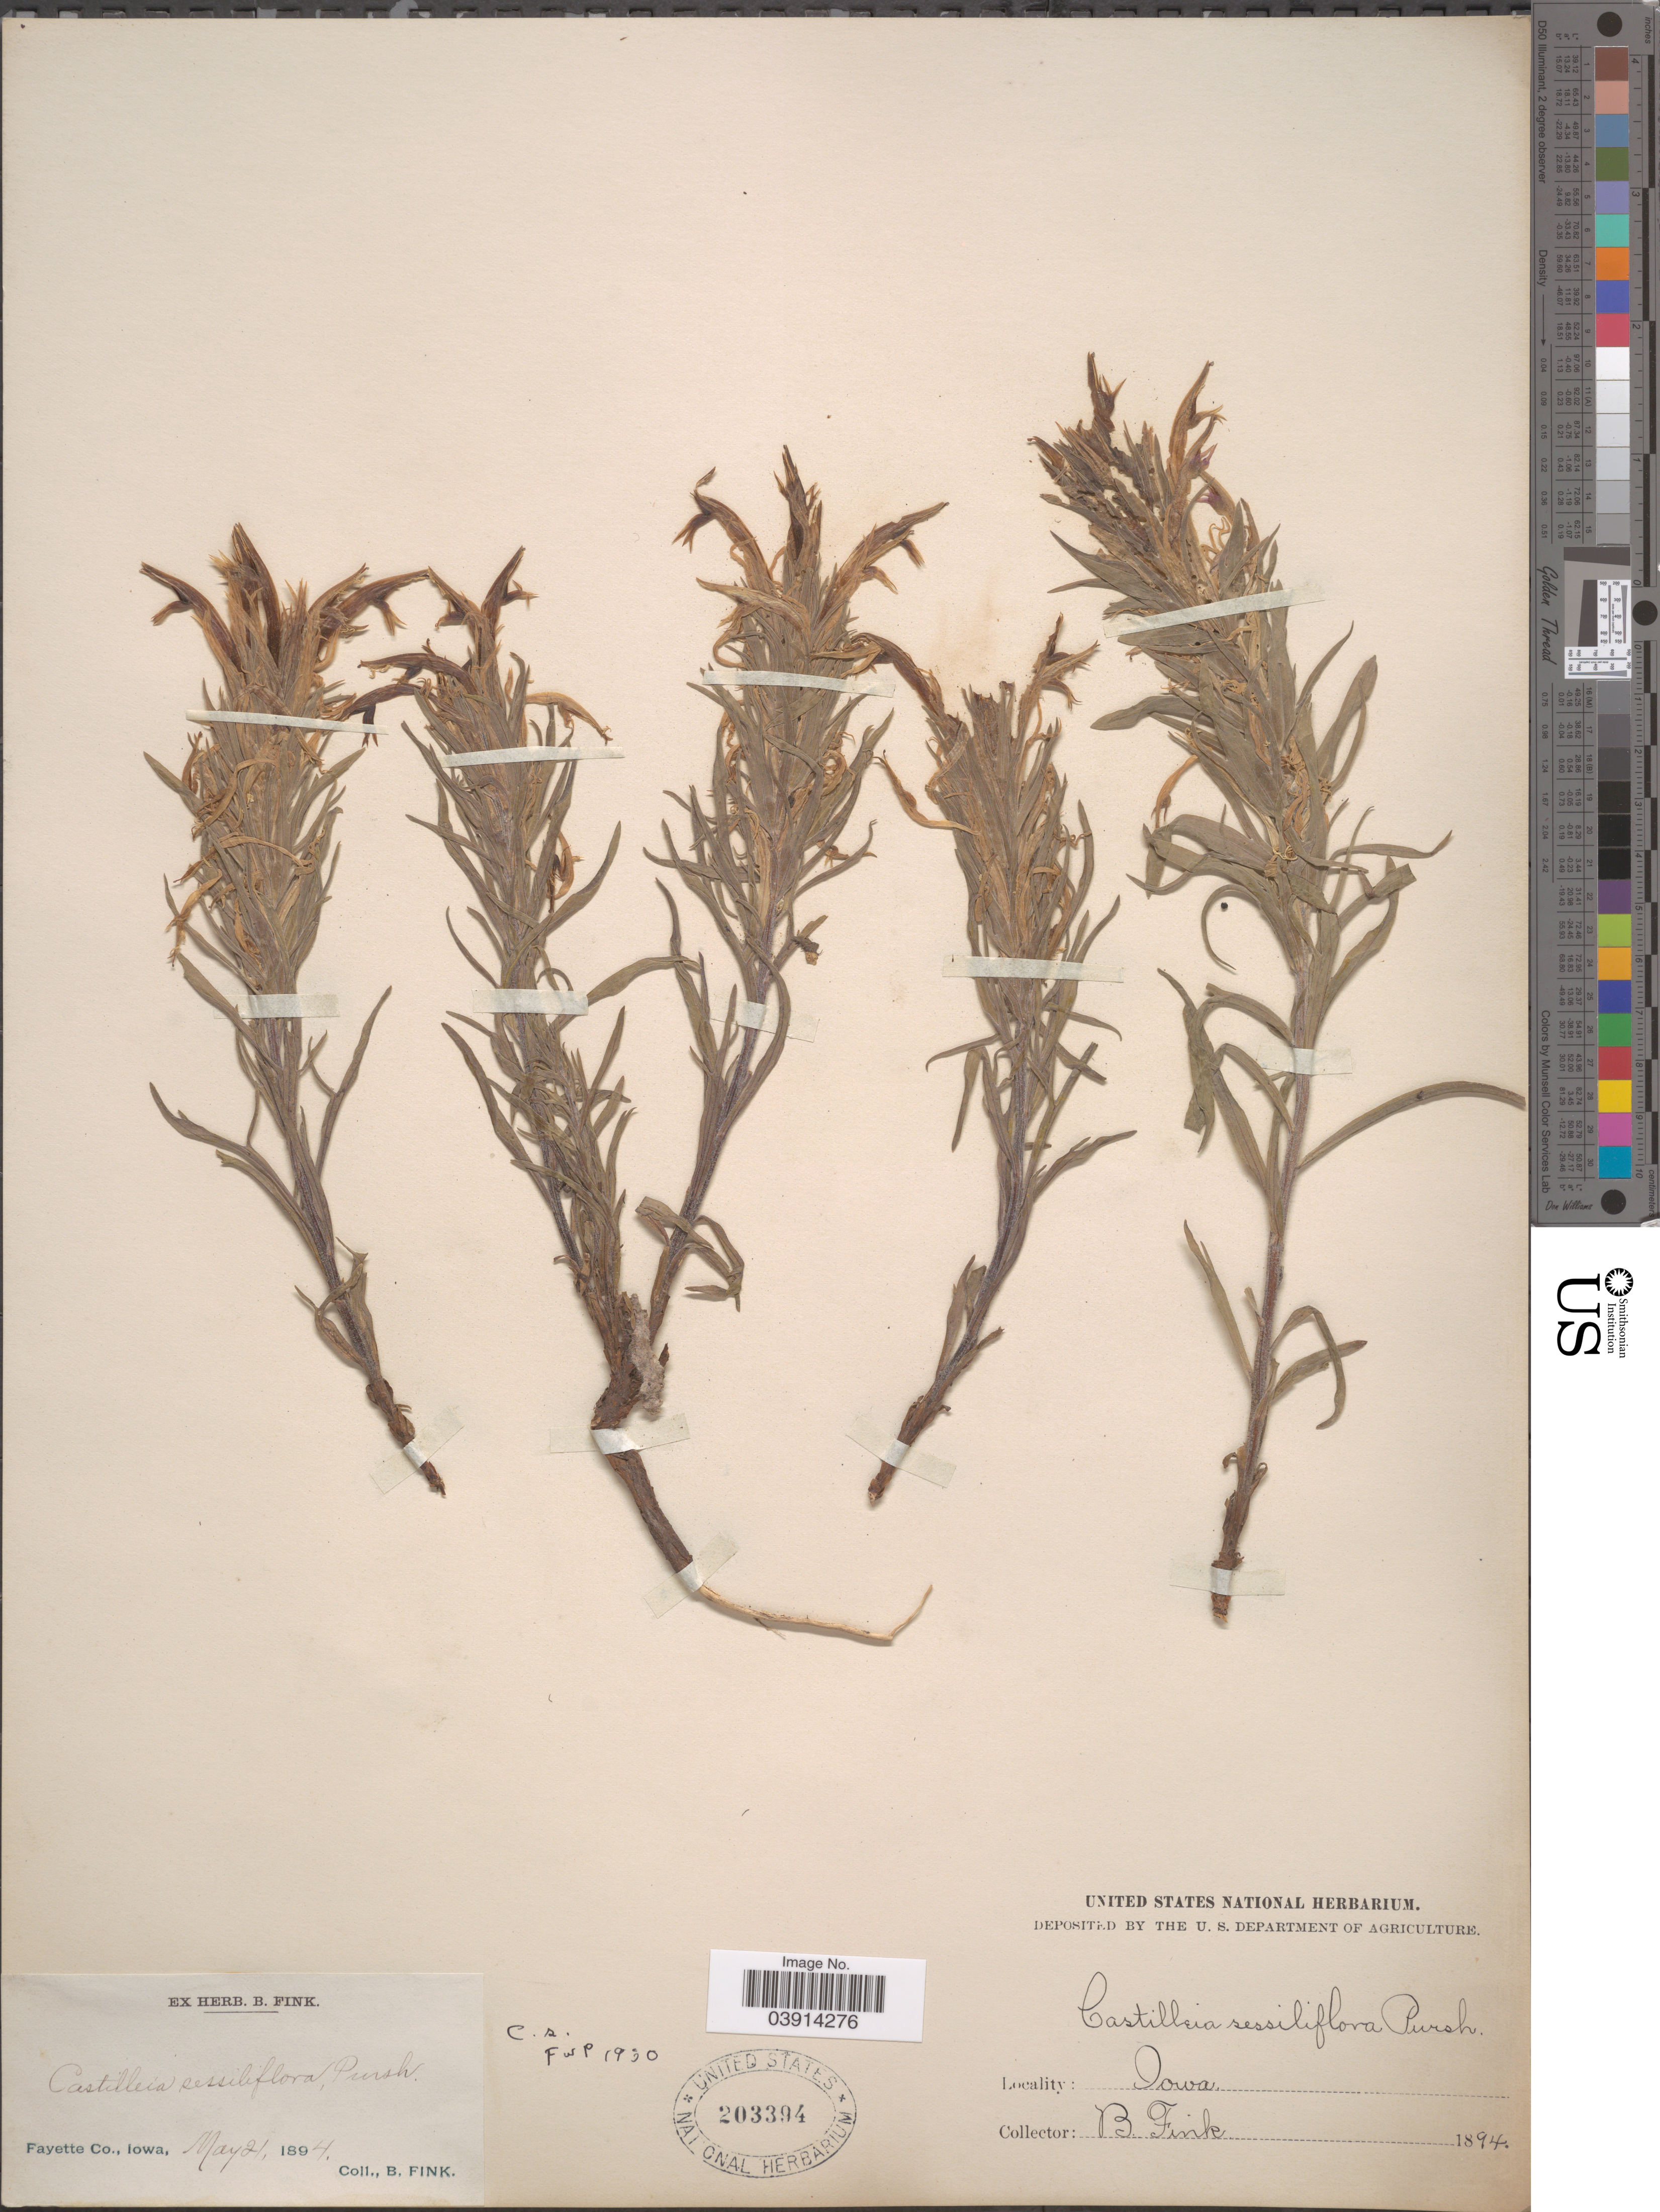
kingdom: Plantae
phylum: Tracheophyta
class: Magnoliopsida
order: Lamiales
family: Orobanchaceae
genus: Castilleja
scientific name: Castilleja sessiliflora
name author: Pursh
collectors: B. Fink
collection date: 1894-05-21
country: United States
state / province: Iowa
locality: Fayette Co.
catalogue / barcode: US 203394